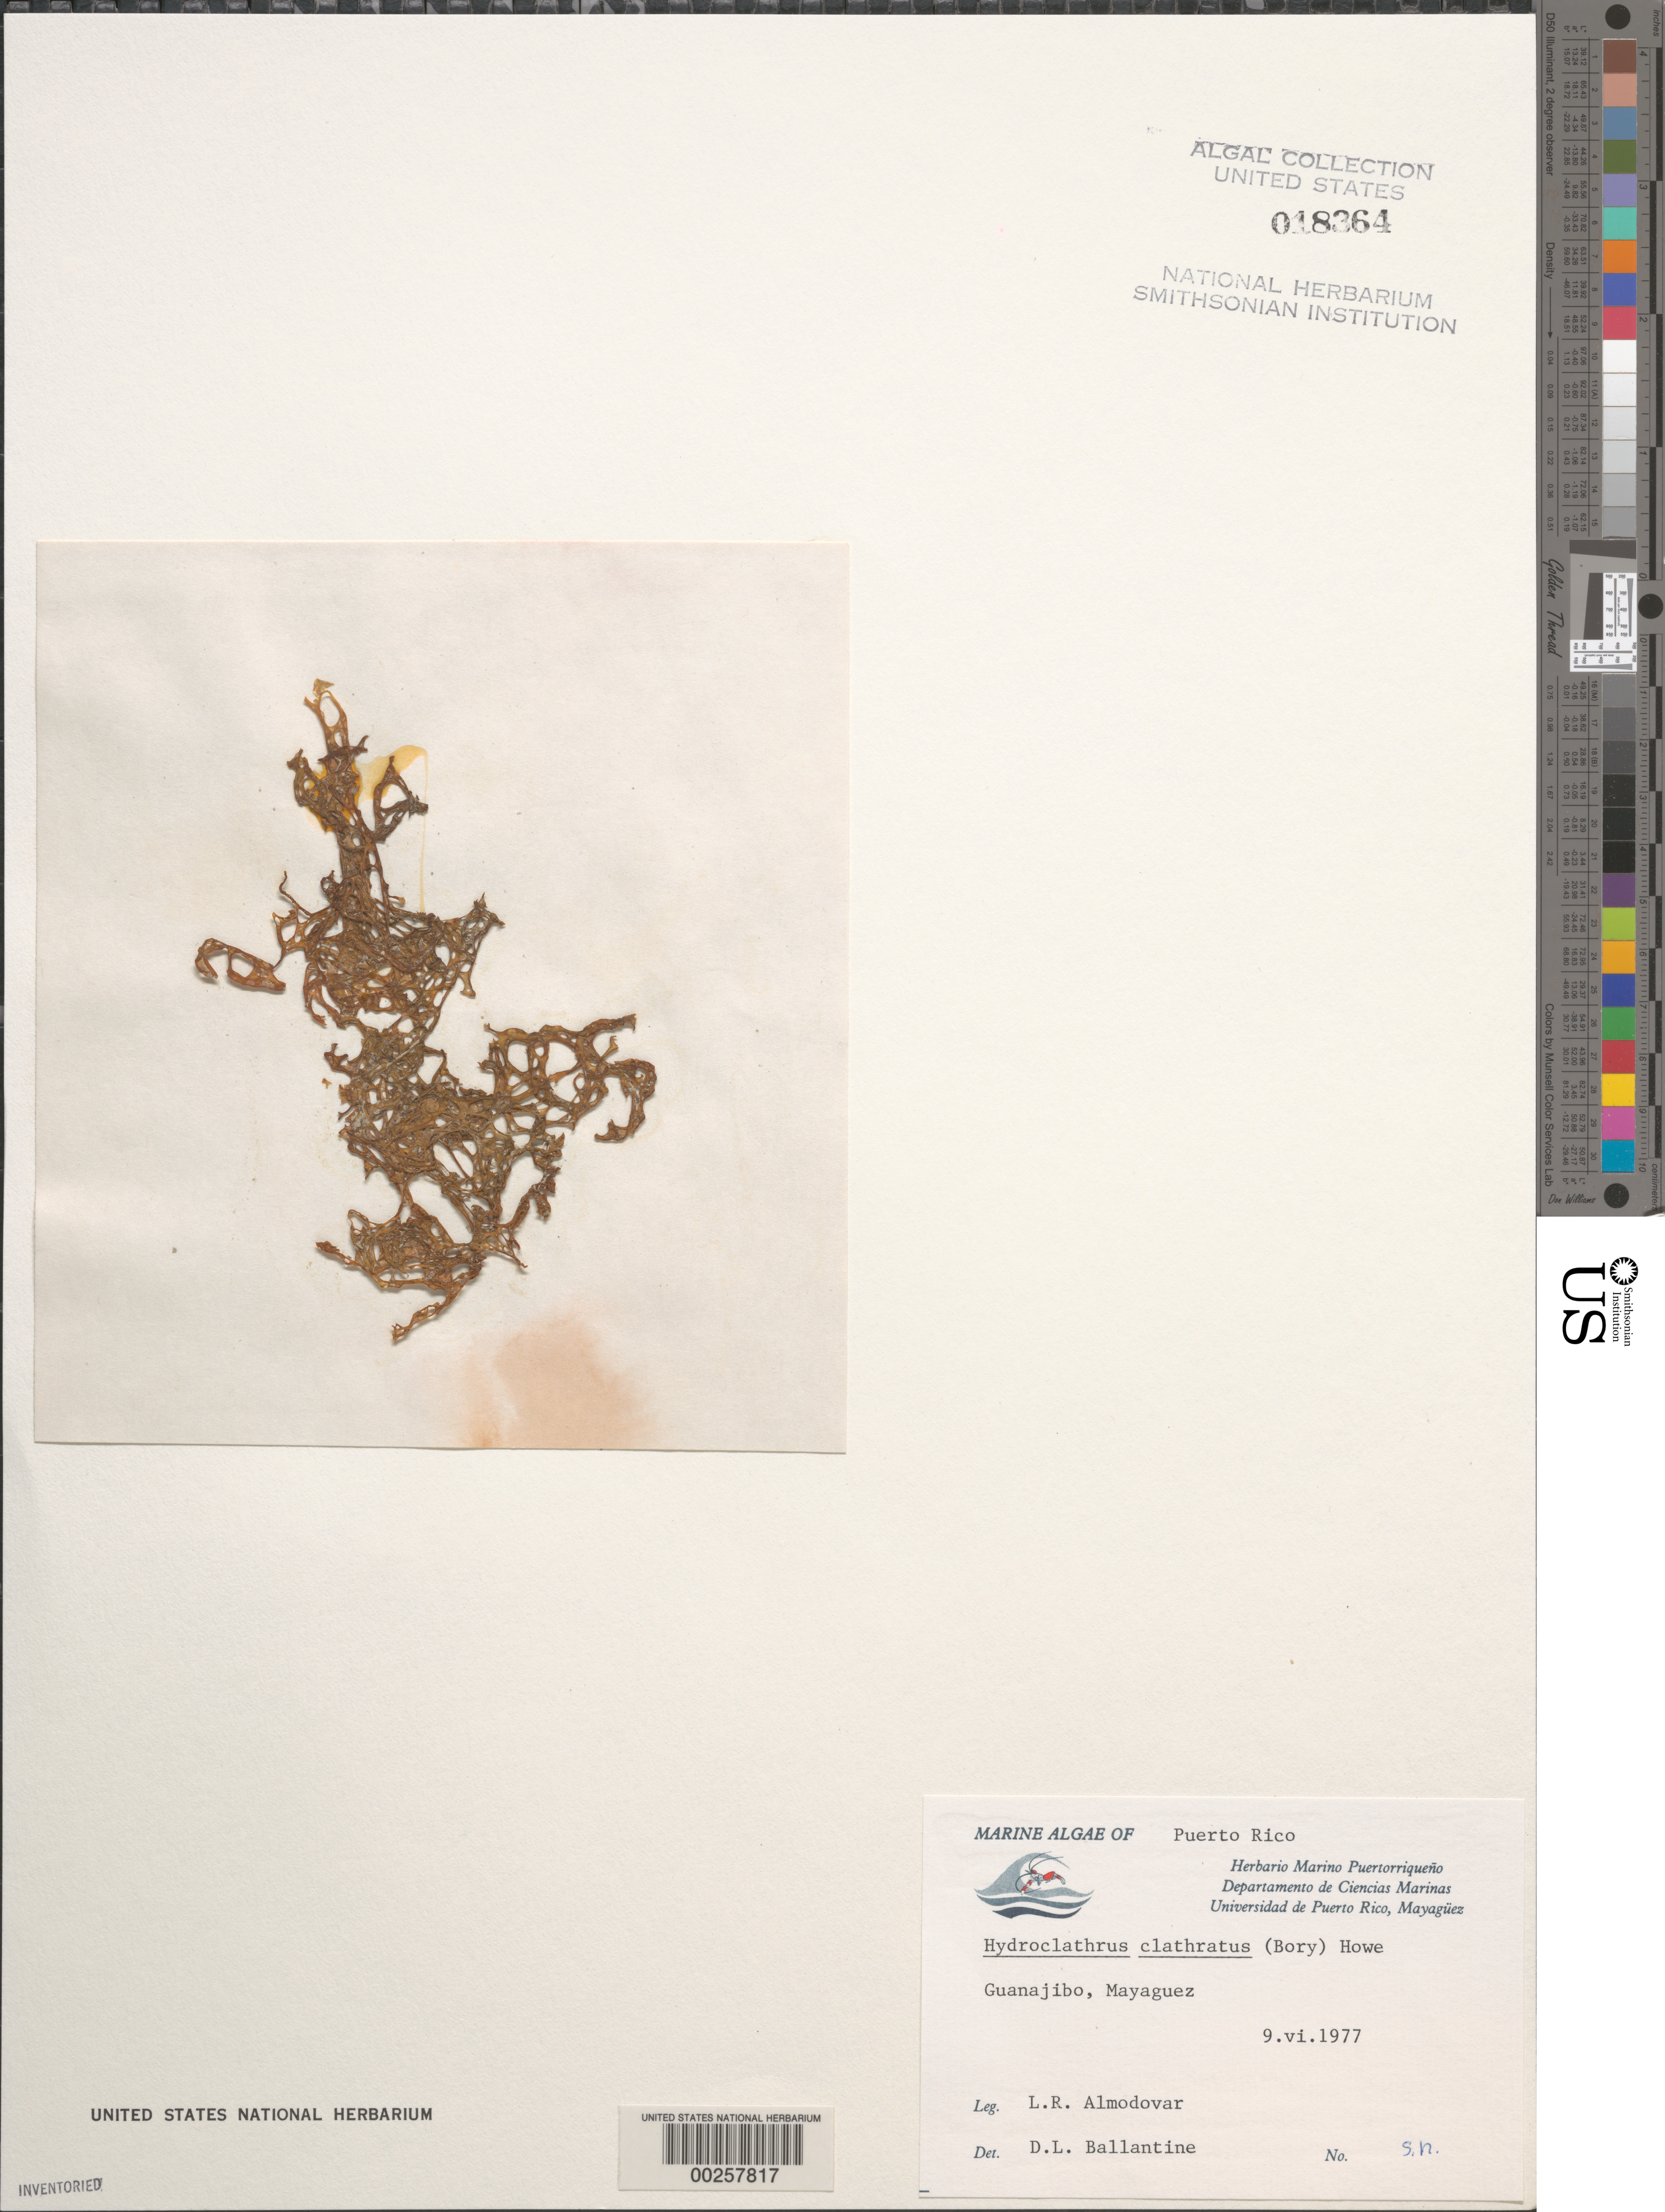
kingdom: Chromista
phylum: Ochrophyta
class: Phaeophyceae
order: Scytosiphonales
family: Scytosiphonaceae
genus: Hydroclathrus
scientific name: Hydroclathrus clathratus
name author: (C. Agardh) M. Howe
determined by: Ballantine, D. L.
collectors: L. Almodovar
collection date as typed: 09 Jun 1977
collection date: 1977-06-09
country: Puerto Rico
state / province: Mayaguez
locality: Guanajibo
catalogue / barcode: US 18364